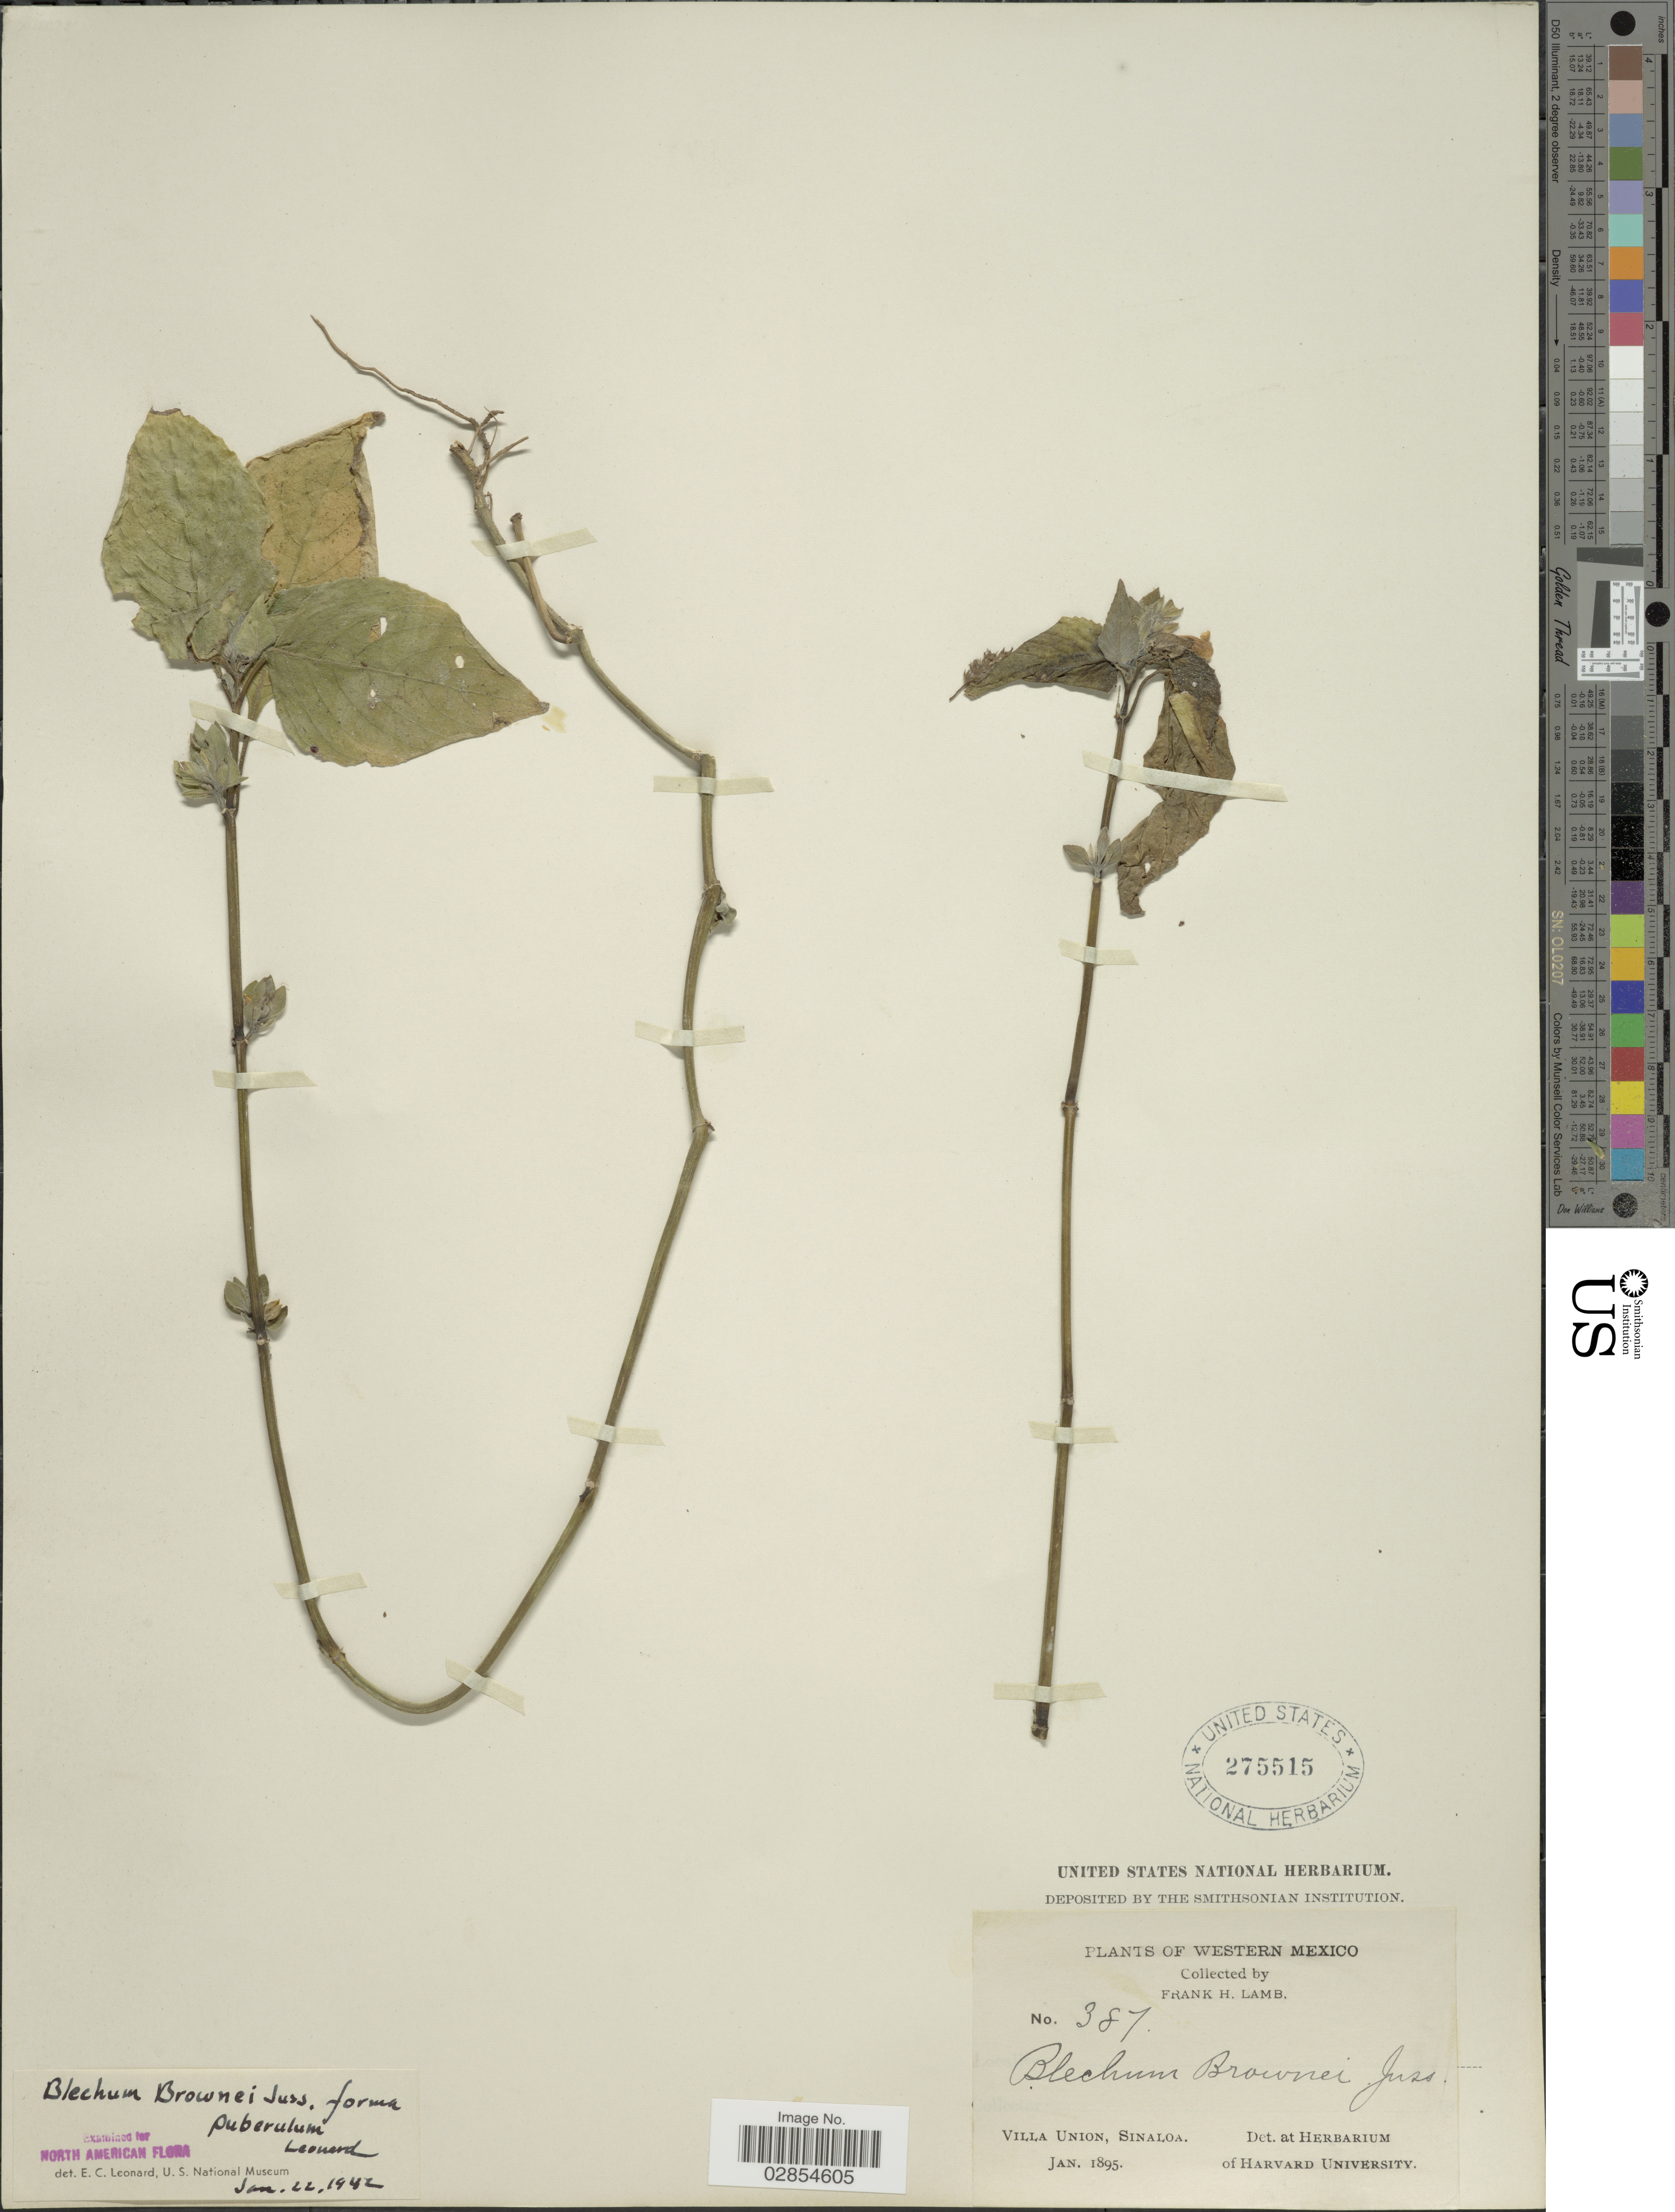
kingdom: Plantae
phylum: Tracheophyta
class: Magnoliopsida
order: Lamiales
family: Acanthaceae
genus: Blechum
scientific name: Blechum pyramidatum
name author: (Lam.) Urb.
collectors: F. H. Lamb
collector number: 387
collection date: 1895-01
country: Mexico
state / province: Sinaloa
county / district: Mazatlán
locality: Villa Unión.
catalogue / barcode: US 275515